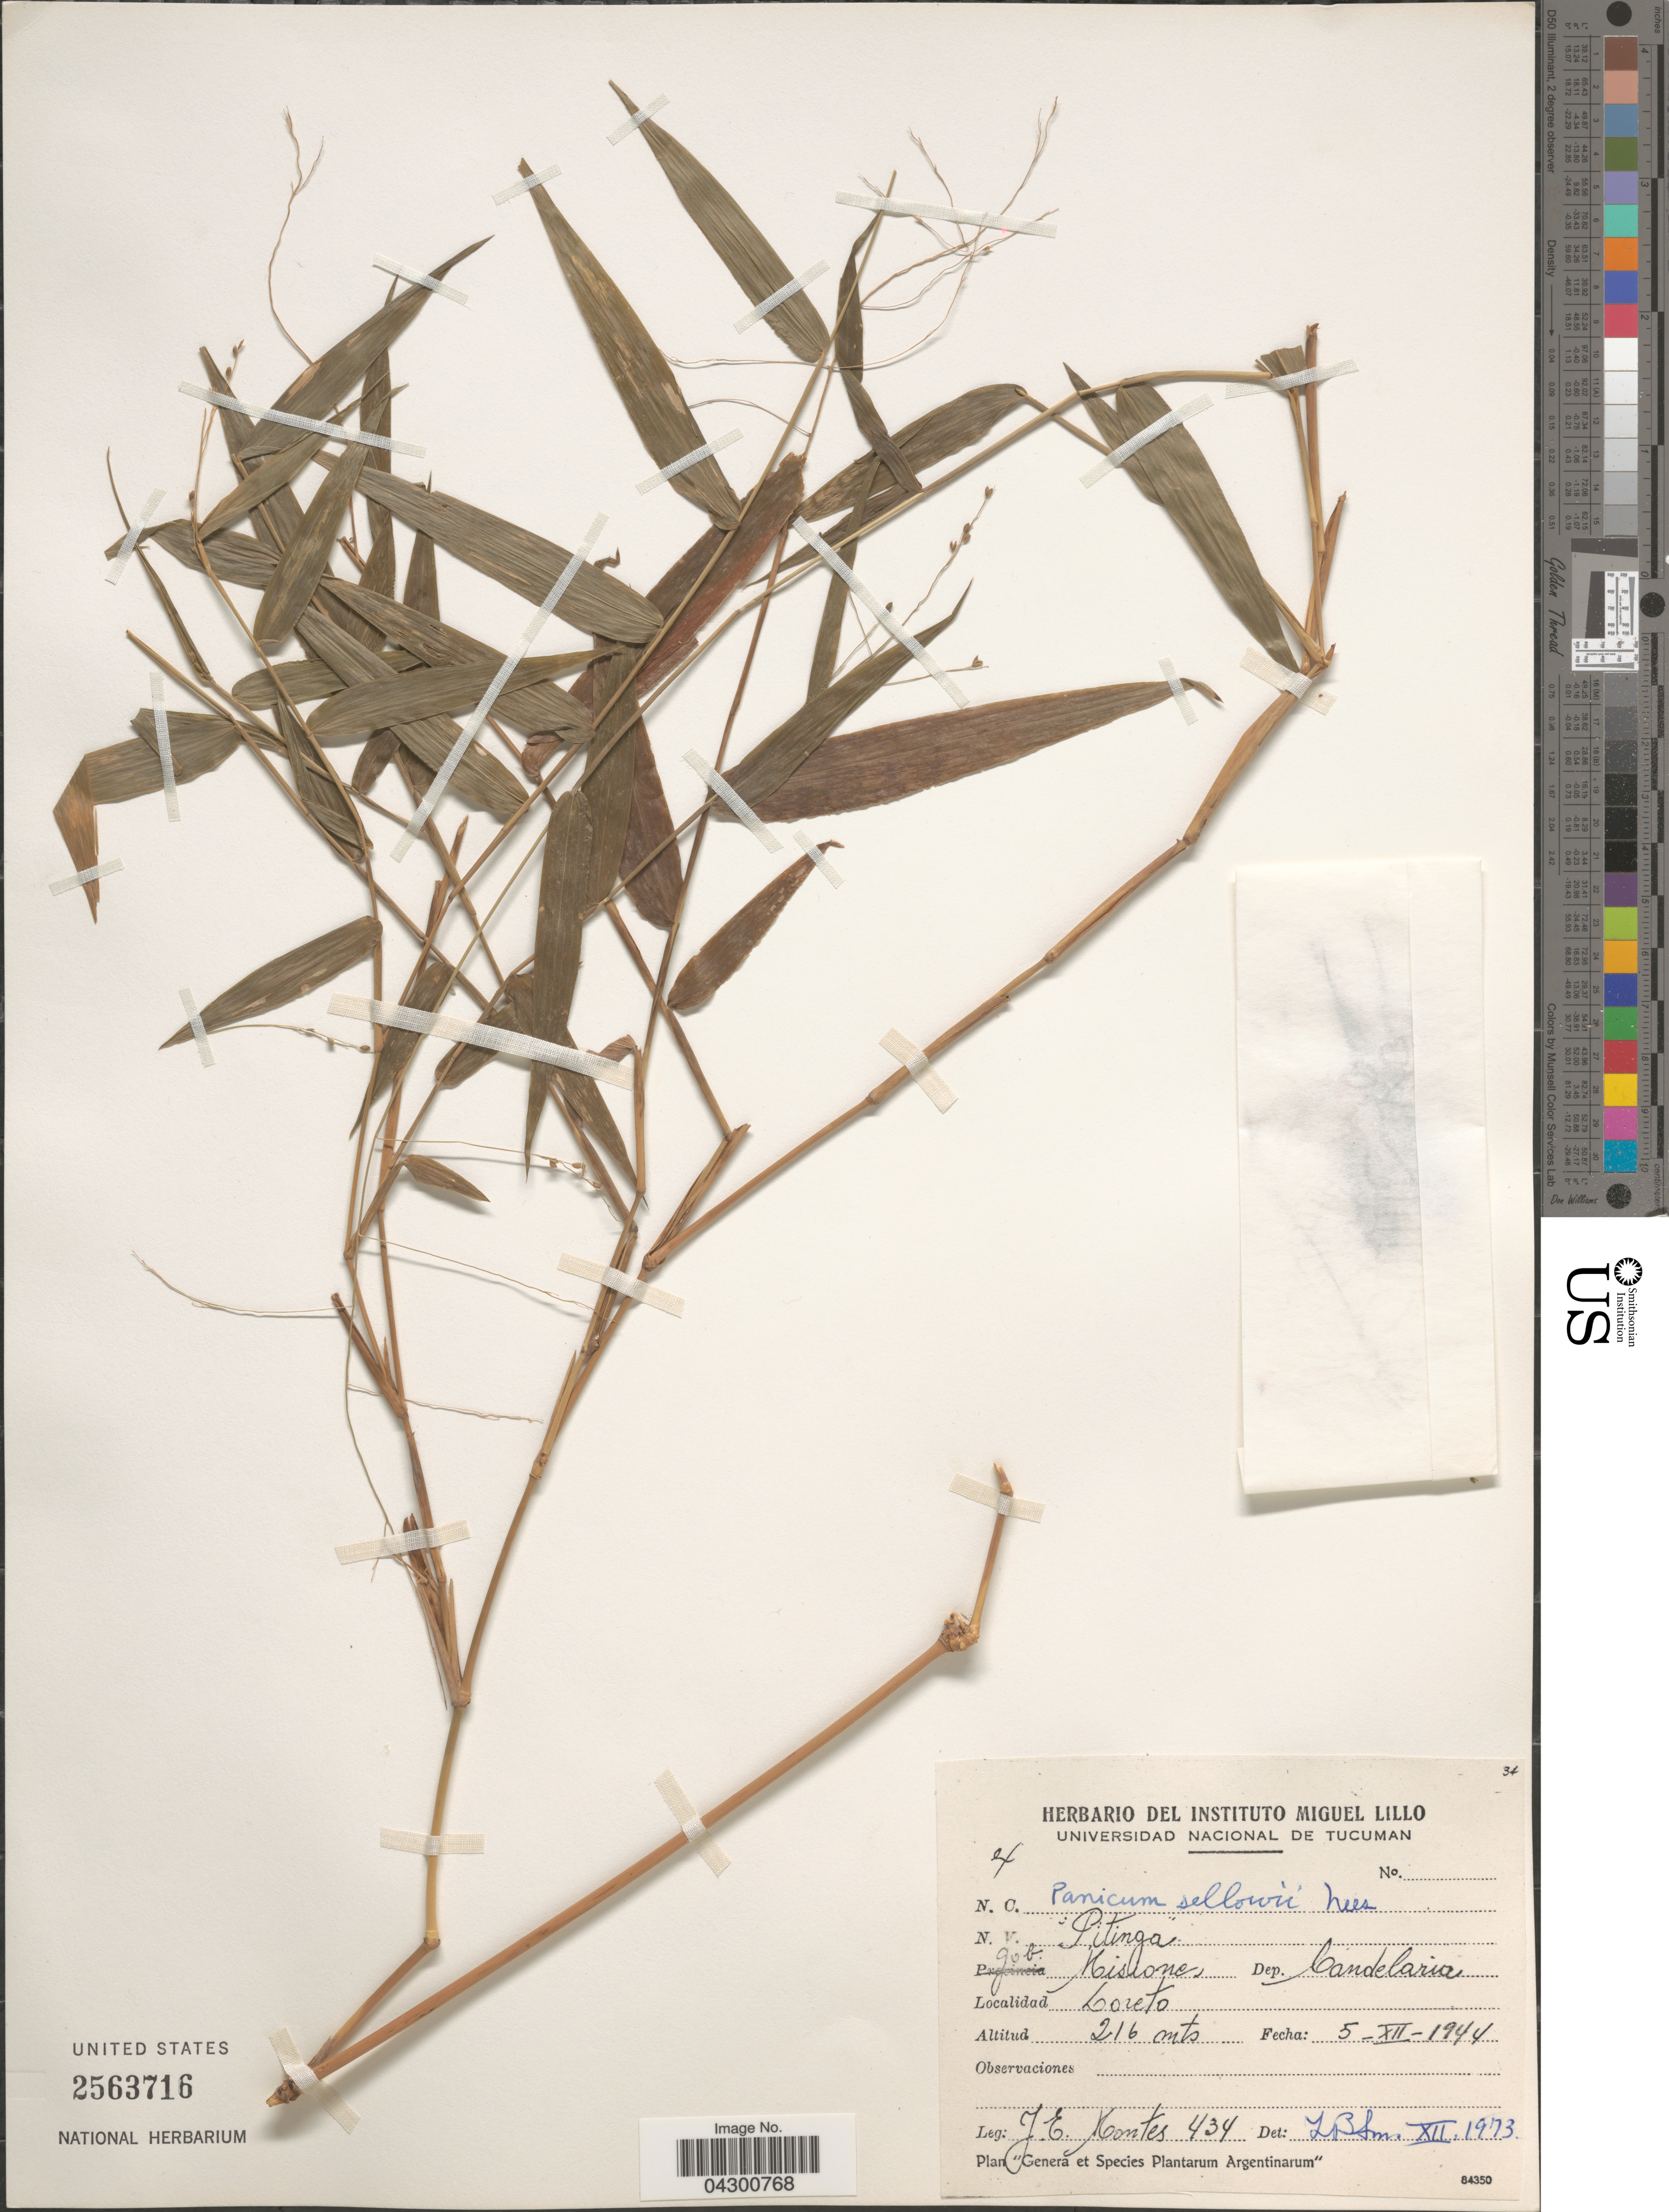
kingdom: Plantae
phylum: Tracheophyta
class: Liliopsida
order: Poales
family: Poaceae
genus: Panicum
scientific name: Panicum sellowii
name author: Nees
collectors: J. E. Montes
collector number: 434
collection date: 1944-12-05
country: Argentina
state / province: Misiones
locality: Gob. Misiones Dep. Candelaria. Loreto.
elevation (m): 216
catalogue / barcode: US 2563716